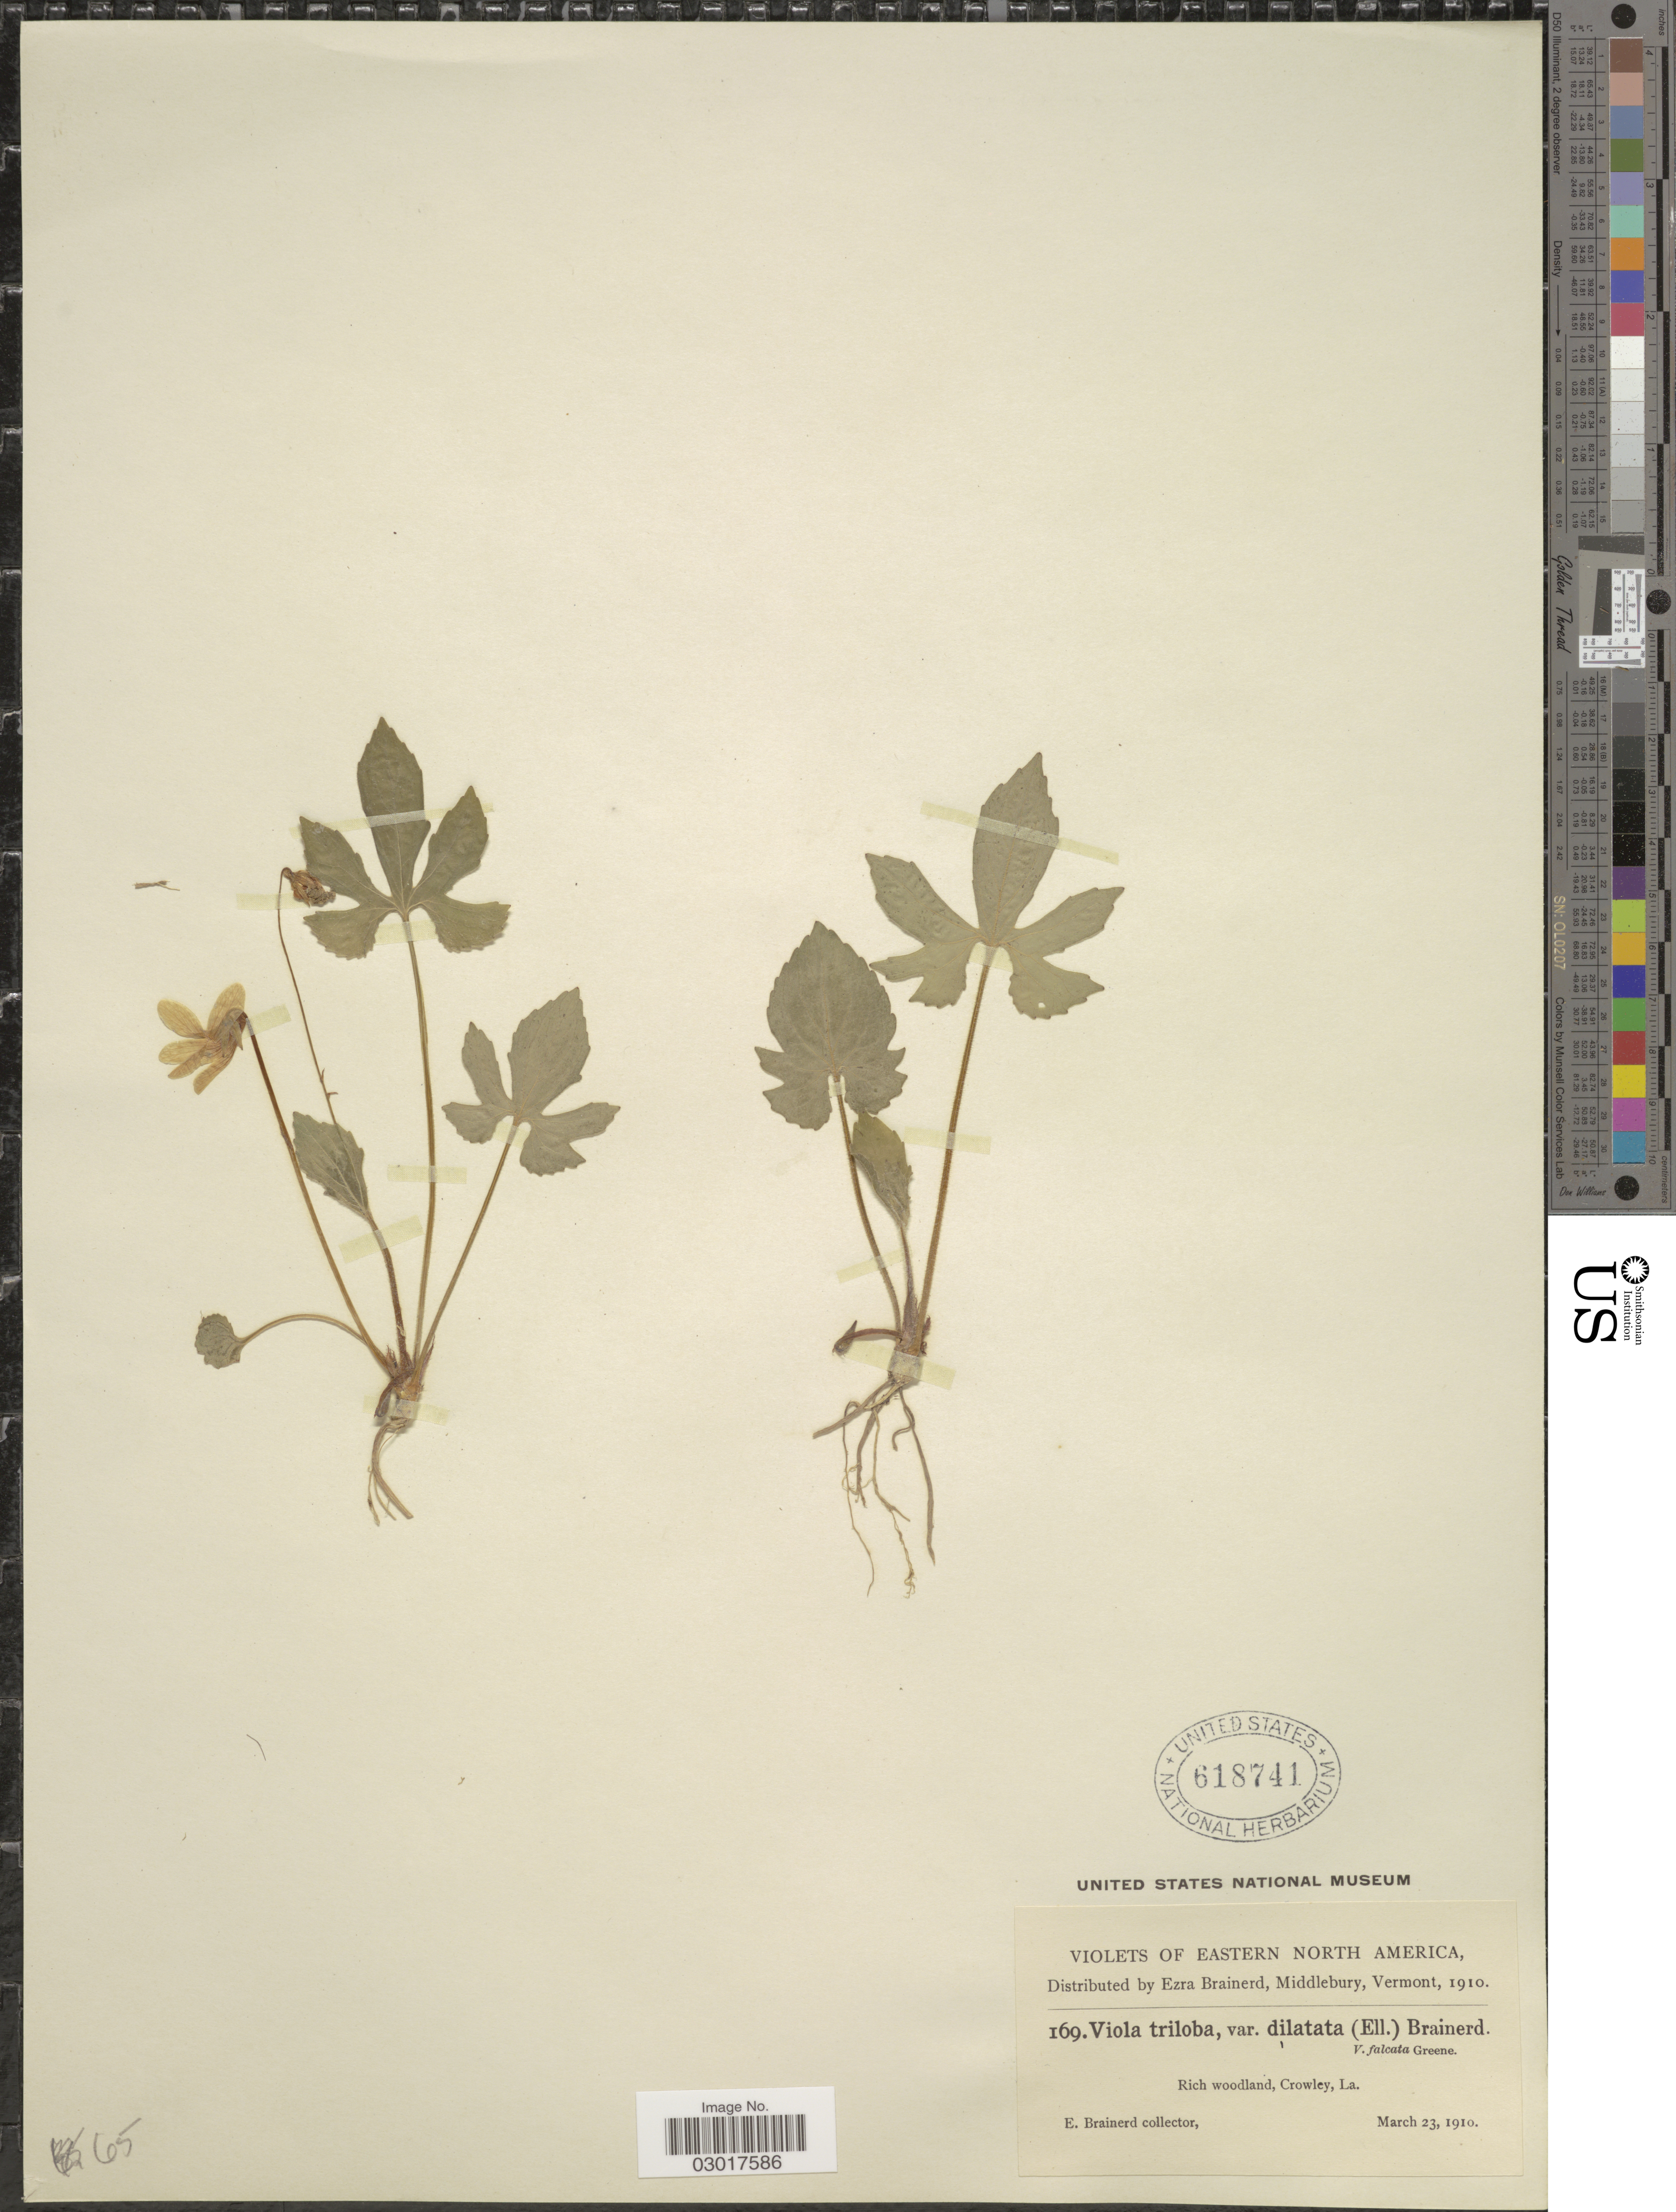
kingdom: Plantae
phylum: Tracheophyta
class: Magnoliopsida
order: Malpighiales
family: Violaceae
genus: Viola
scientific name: Viola triloba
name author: Schwein.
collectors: E. Brainerd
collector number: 169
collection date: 1910-03-23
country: United States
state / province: Louisiana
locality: Eastern North America. Rich woodland, Crowley.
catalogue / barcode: US 618741